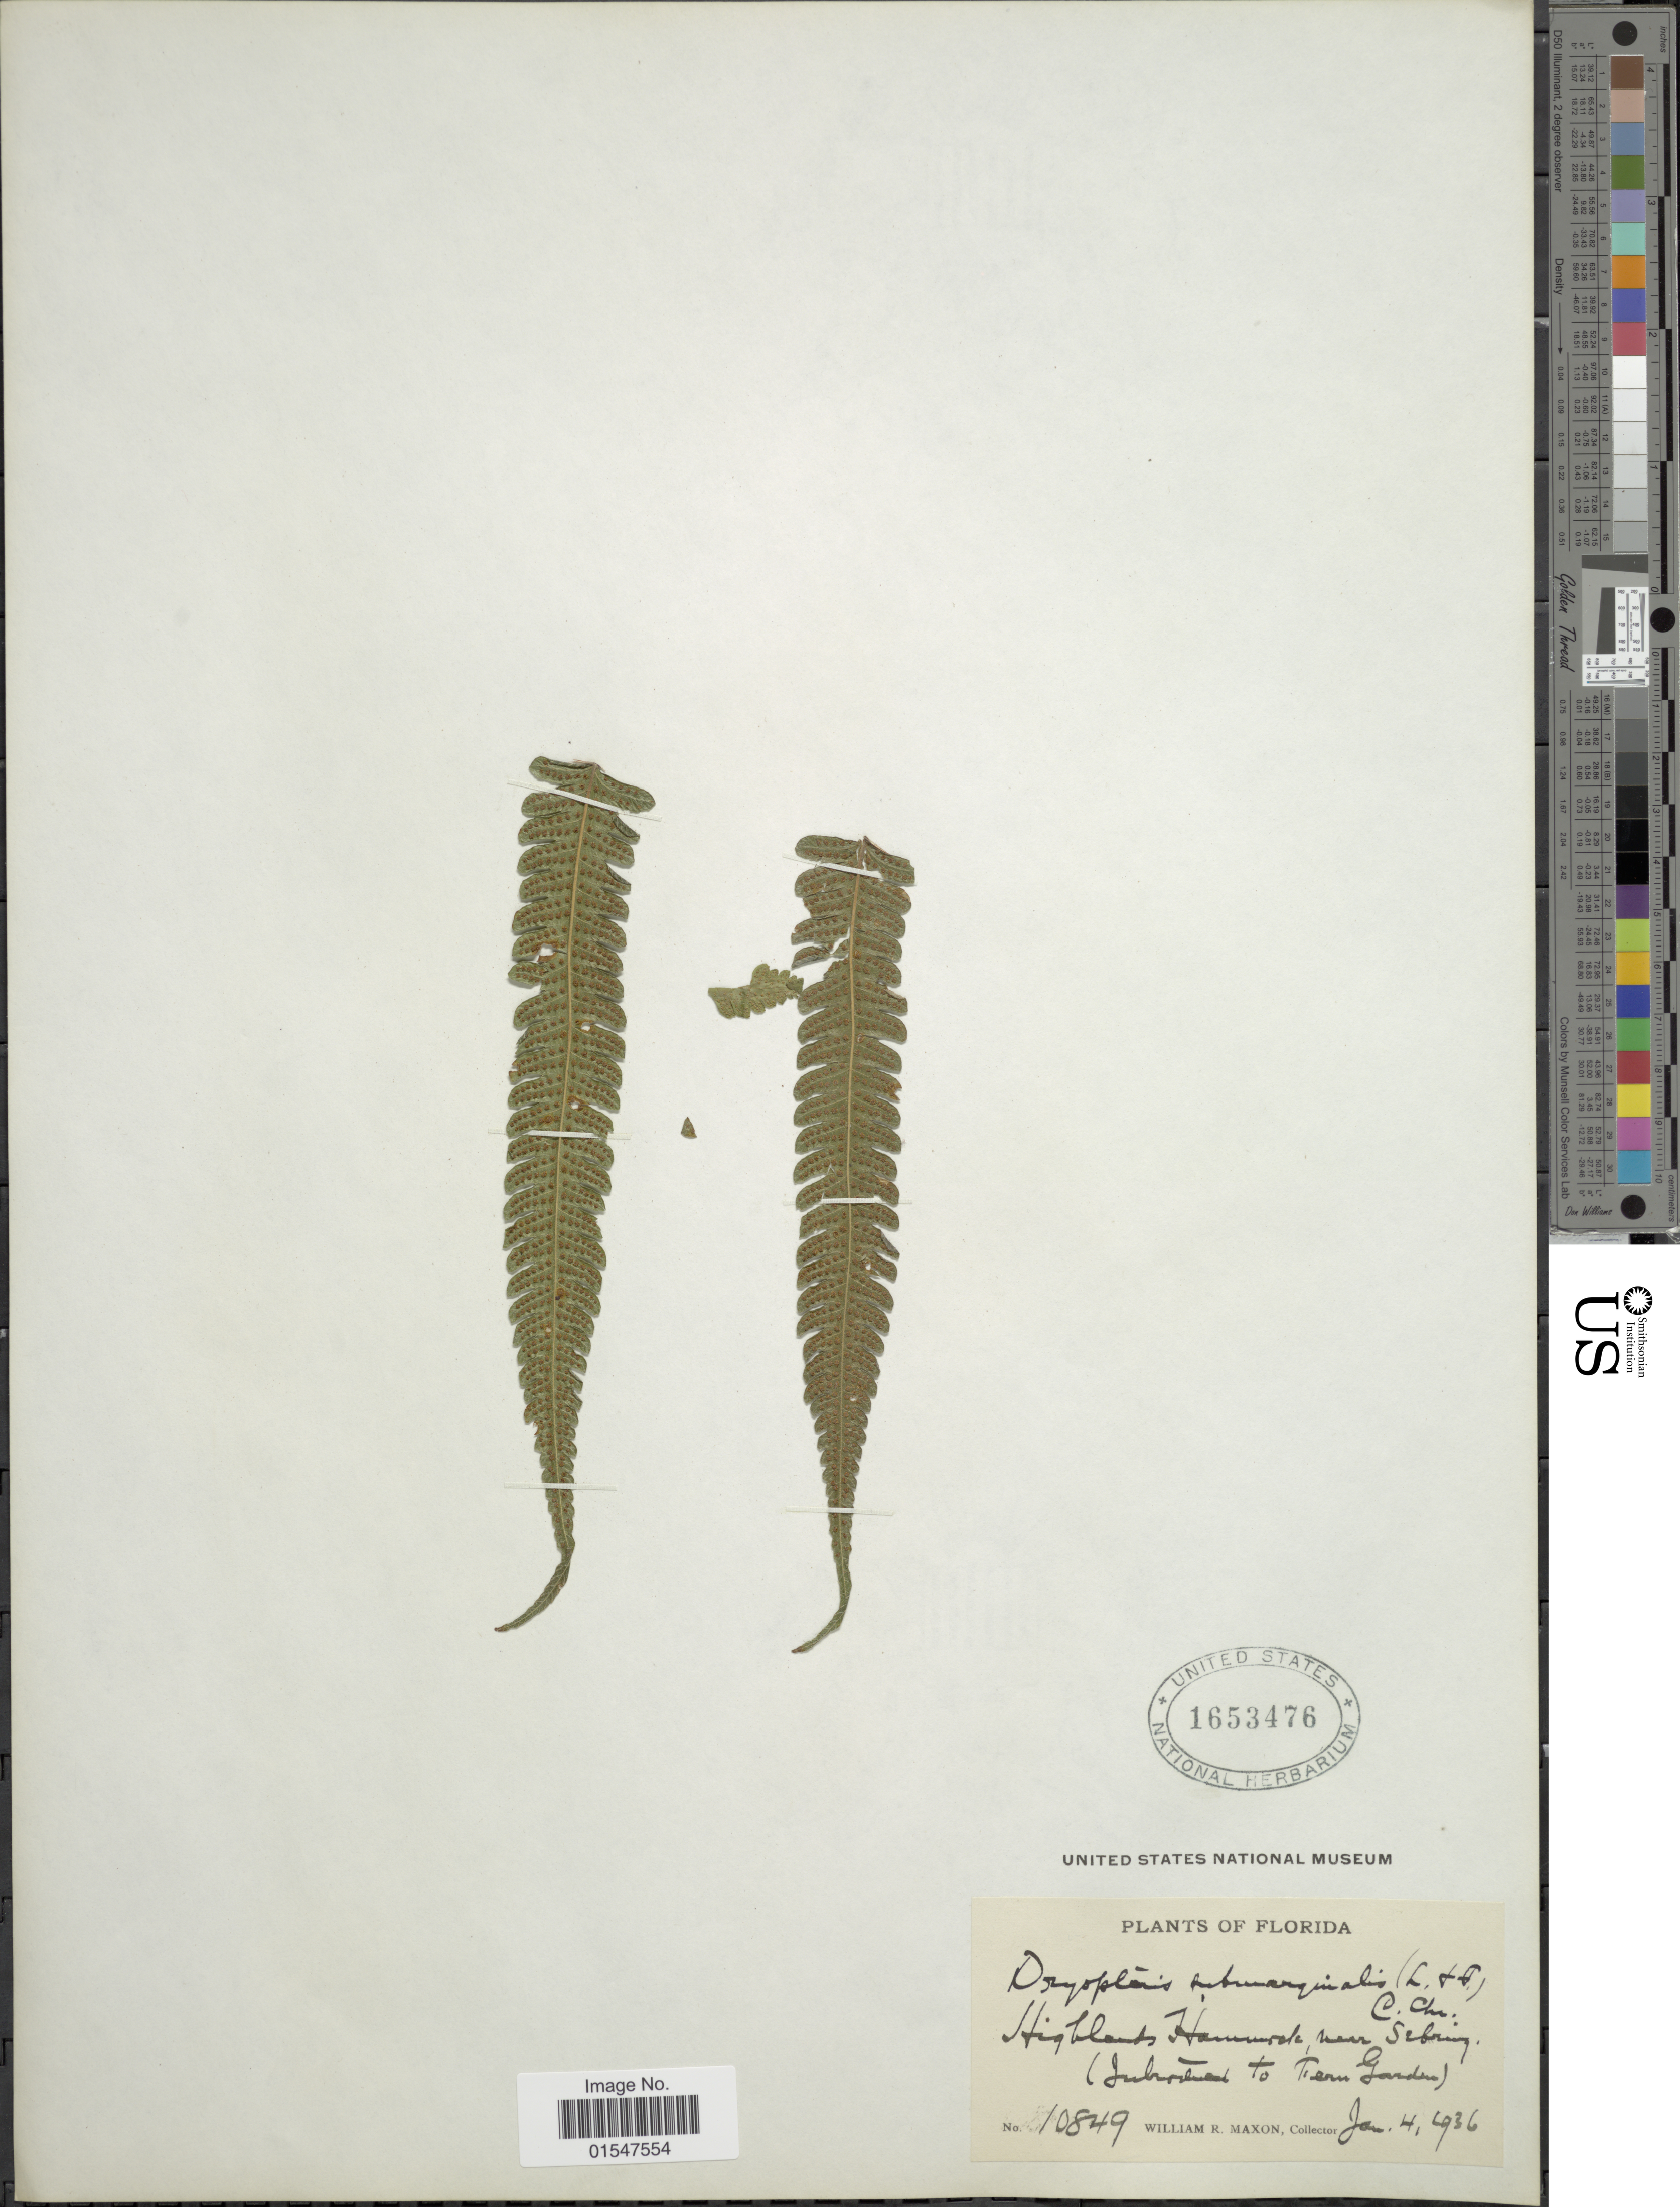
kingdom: Plantae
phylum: Tracheophyta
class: Polypodiopsida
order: Polypodiales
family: Dryopteridaceae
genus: Ctenitis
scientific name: Ctenitis submarginalis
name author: (Langsd. & Fisch.) Ching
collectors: W. R. Maxon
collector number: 10849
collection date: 1936-01-04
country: United States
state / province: Florida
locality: High lands Hammorak, near Sebring, (Subtropical to Fern Garden)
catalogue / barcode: US 1653476